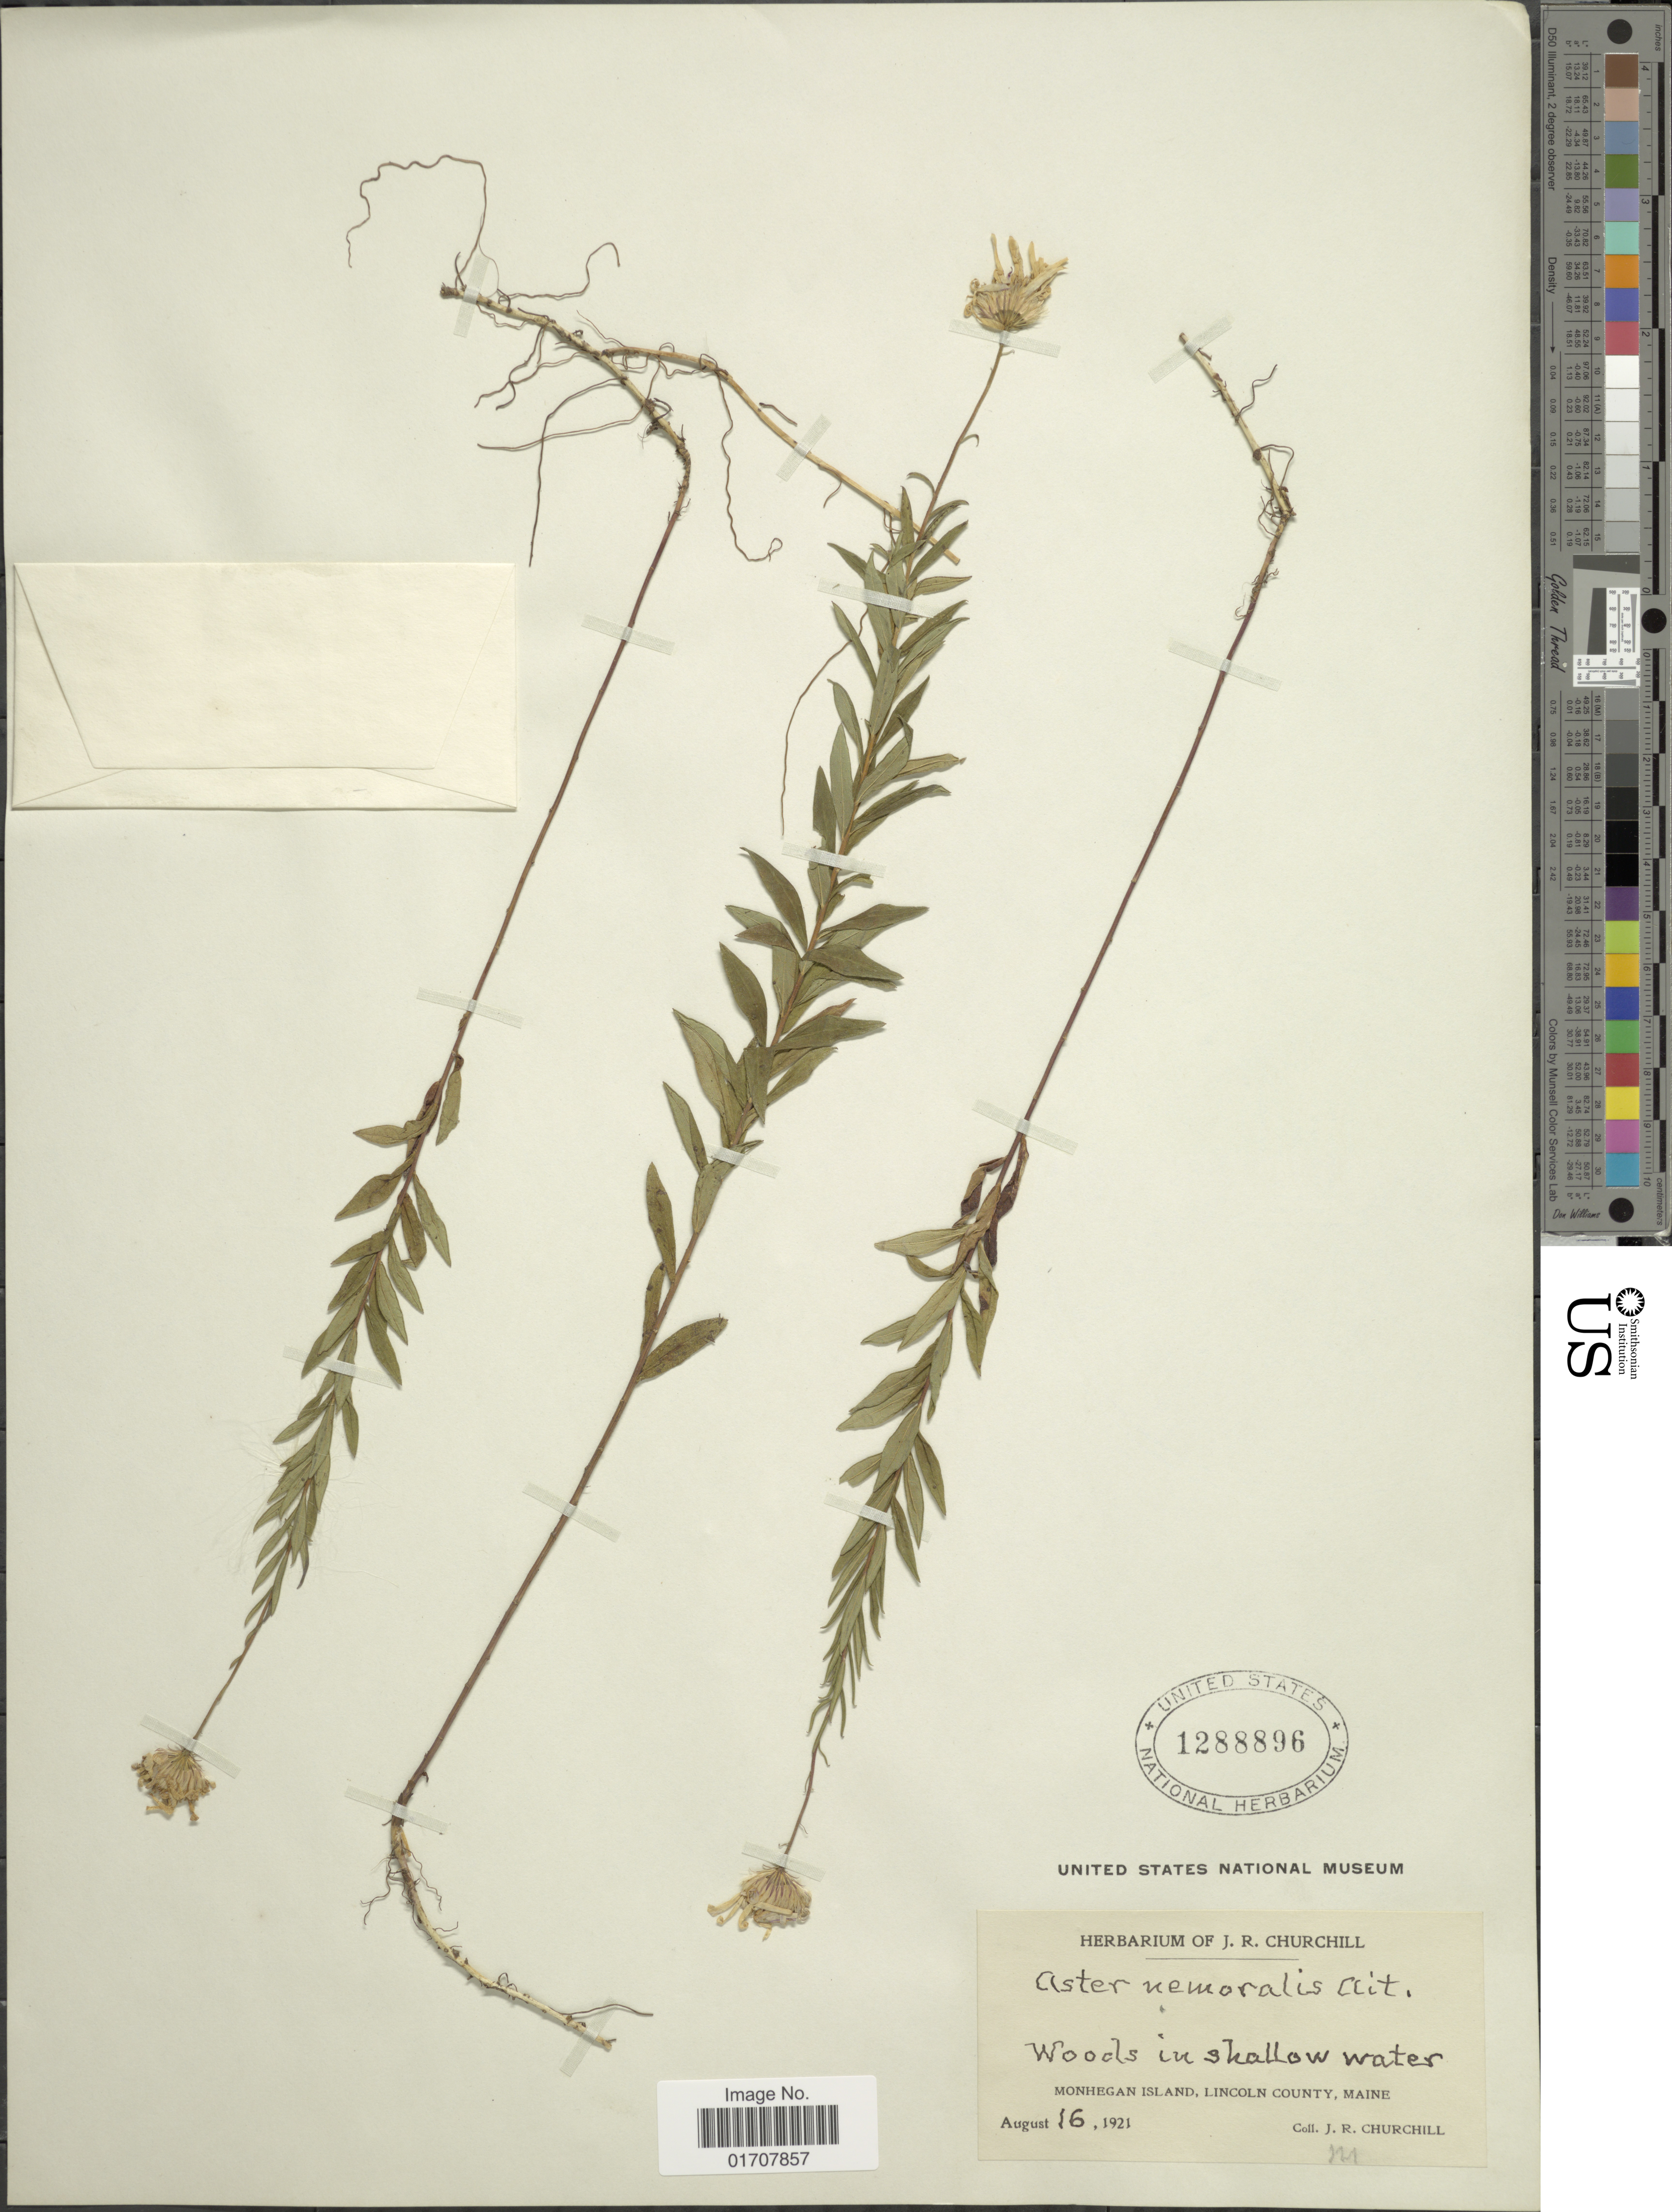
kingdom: Plantae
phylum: Tracheophyta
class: Magnoliopsida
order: Asterales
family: Asteraceae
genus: Oclemena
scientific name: Oclemena nemoralis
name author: (Aiton) Greene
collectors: J. Churchill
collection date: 1921-08-16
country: United States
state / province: Maine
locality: Woods in shallow water, Monhegan Island, Lincoln County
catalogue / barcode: US 1288896